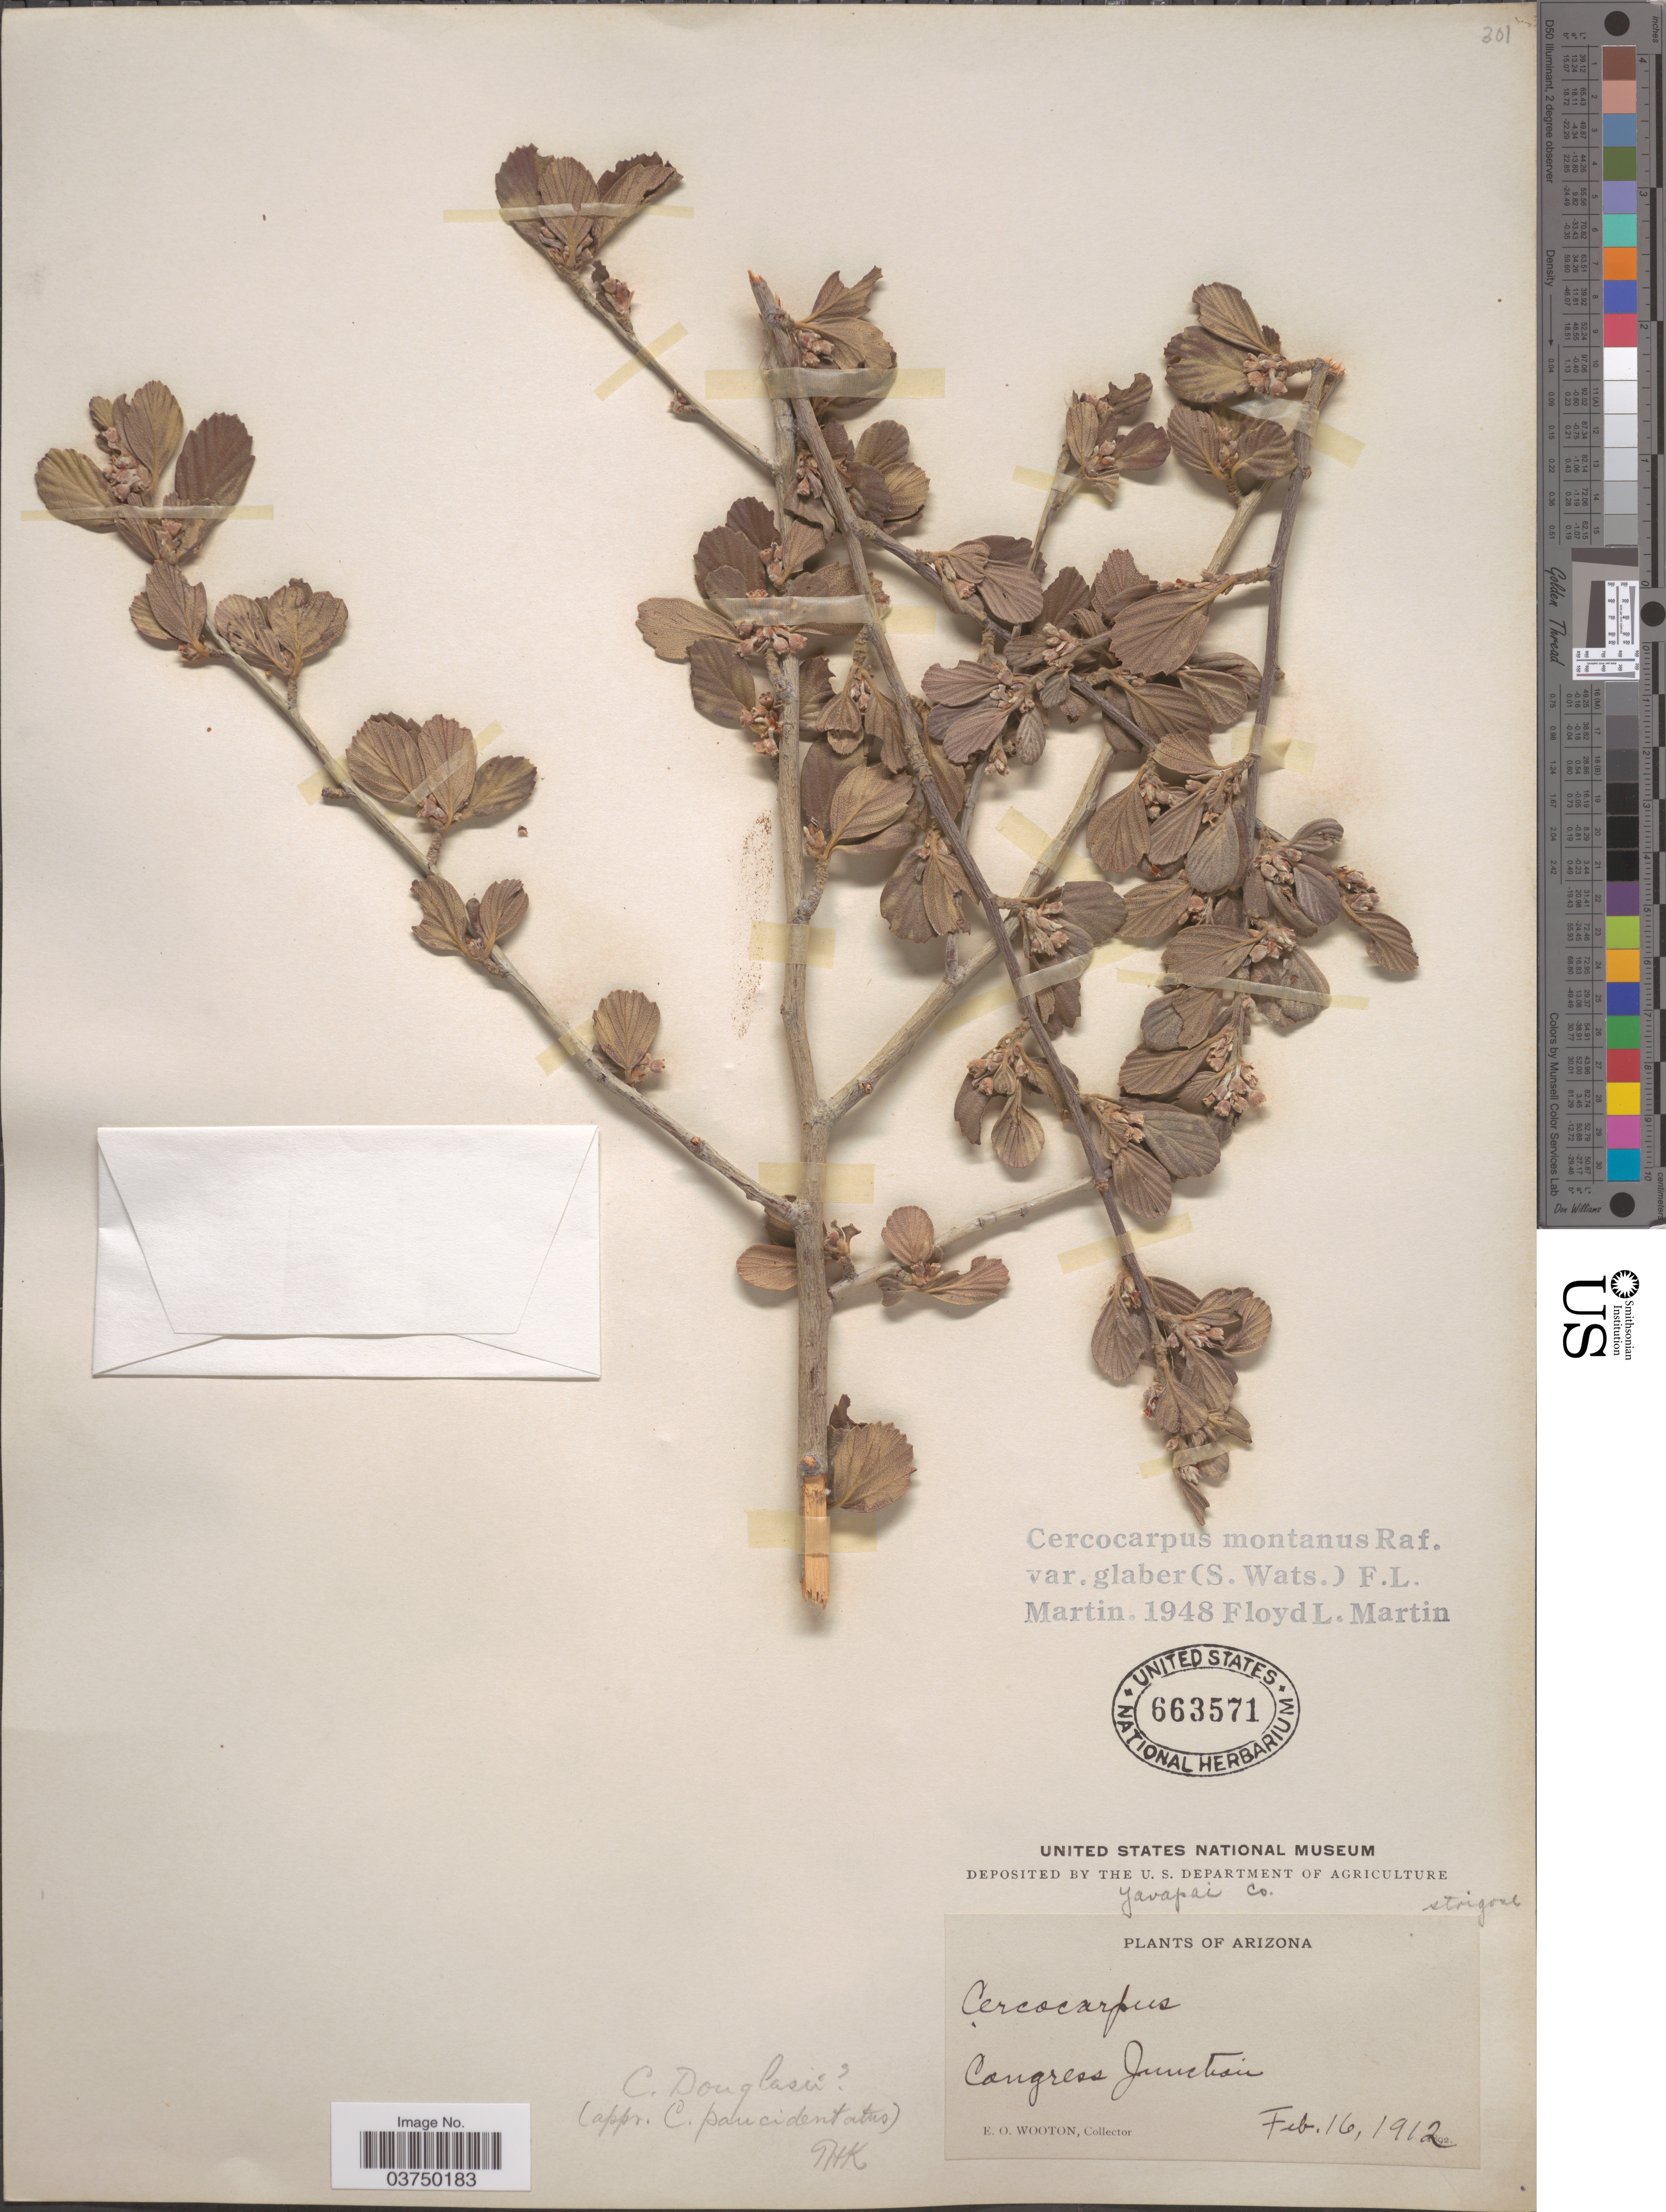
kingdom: Plantae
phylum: Tracheophyta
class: Magnoliopsida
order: Rosales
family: Rosaceae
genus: Cercocarpus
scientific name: Cercocarpus montanus var. glaber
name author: (S. Watson) F.L. Martin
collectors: E. O. Wooton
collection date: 1912-02-16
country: United States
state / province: Arizona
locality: Congress Junction. Yavapai Co.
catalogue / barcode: US 663571